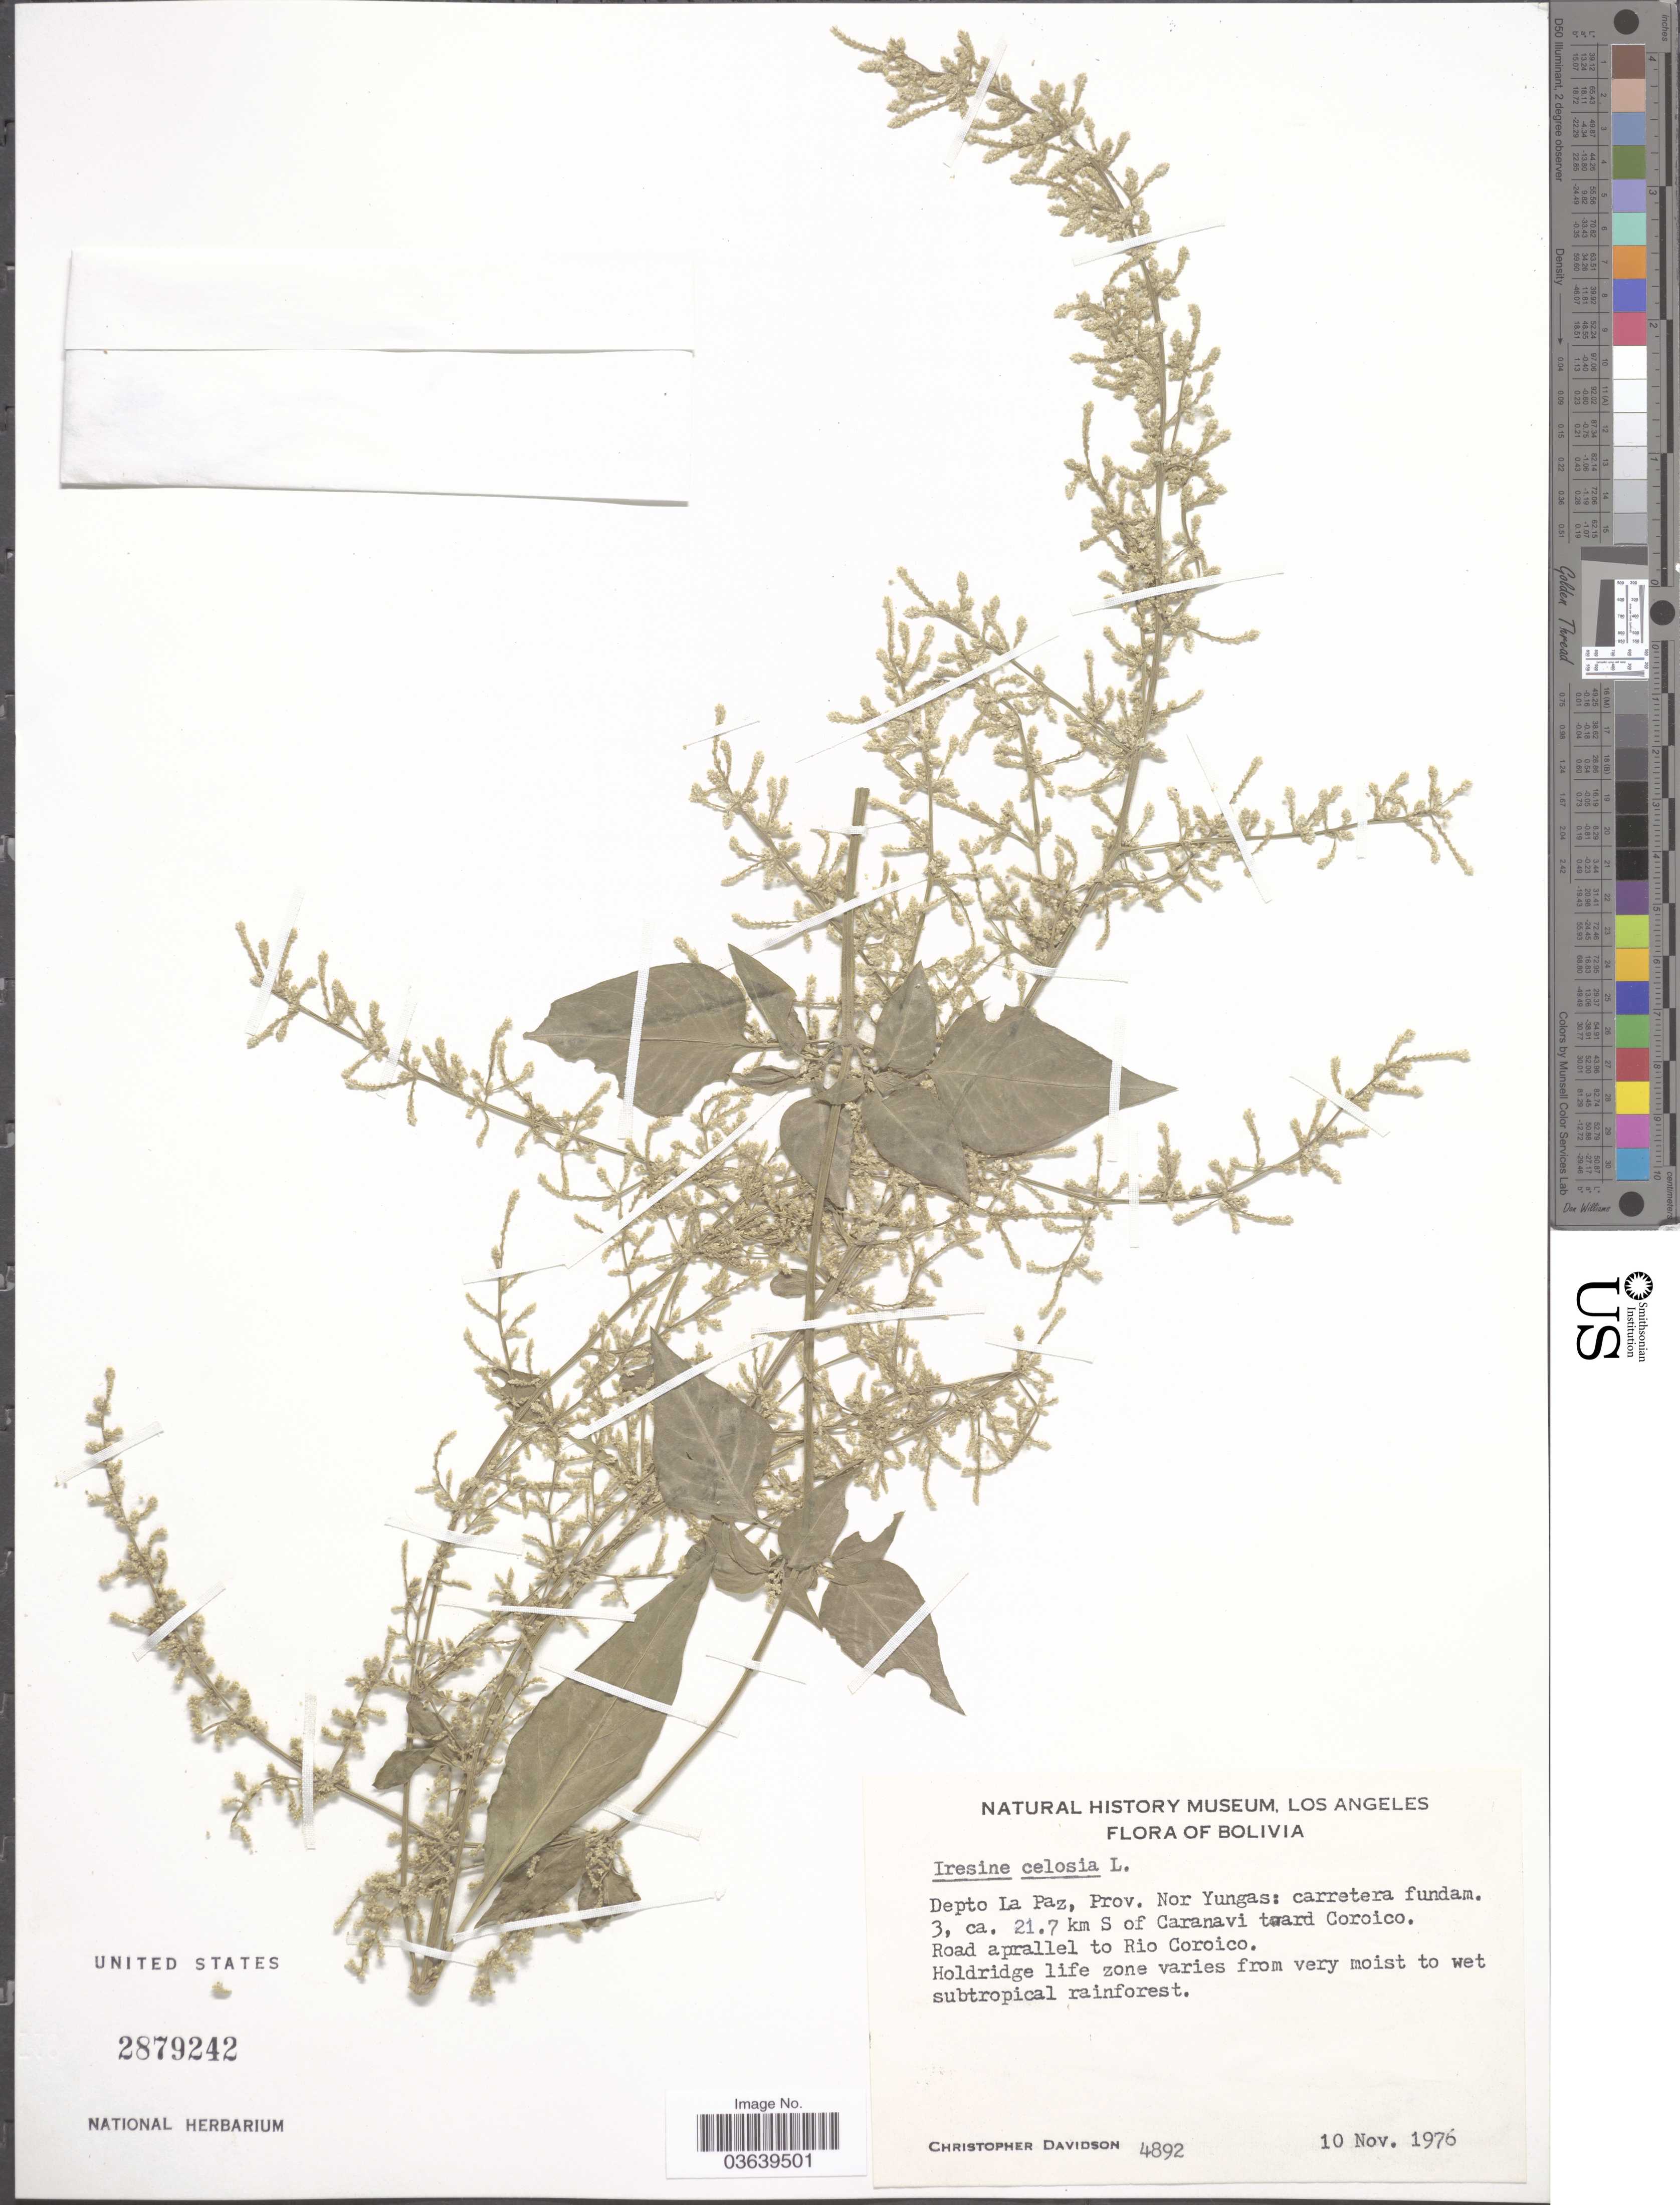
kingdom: Plantae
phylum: Tracheophyta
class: Magnoliopsida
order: Caryophyllales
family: Amaranthaceae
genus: Iresine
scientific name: Iresine celosia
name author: L.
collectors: C. Davidson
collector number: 4892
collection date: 1976-11-10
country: Bolivia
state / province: La Paz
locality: Depto La Paz, Prov. Nor Yungas: carretera fundam. 3, ca. 21.7 km S of Caranavi toard Coroico. Road aprallel to Rio Coroico.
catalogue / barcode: US 2879242